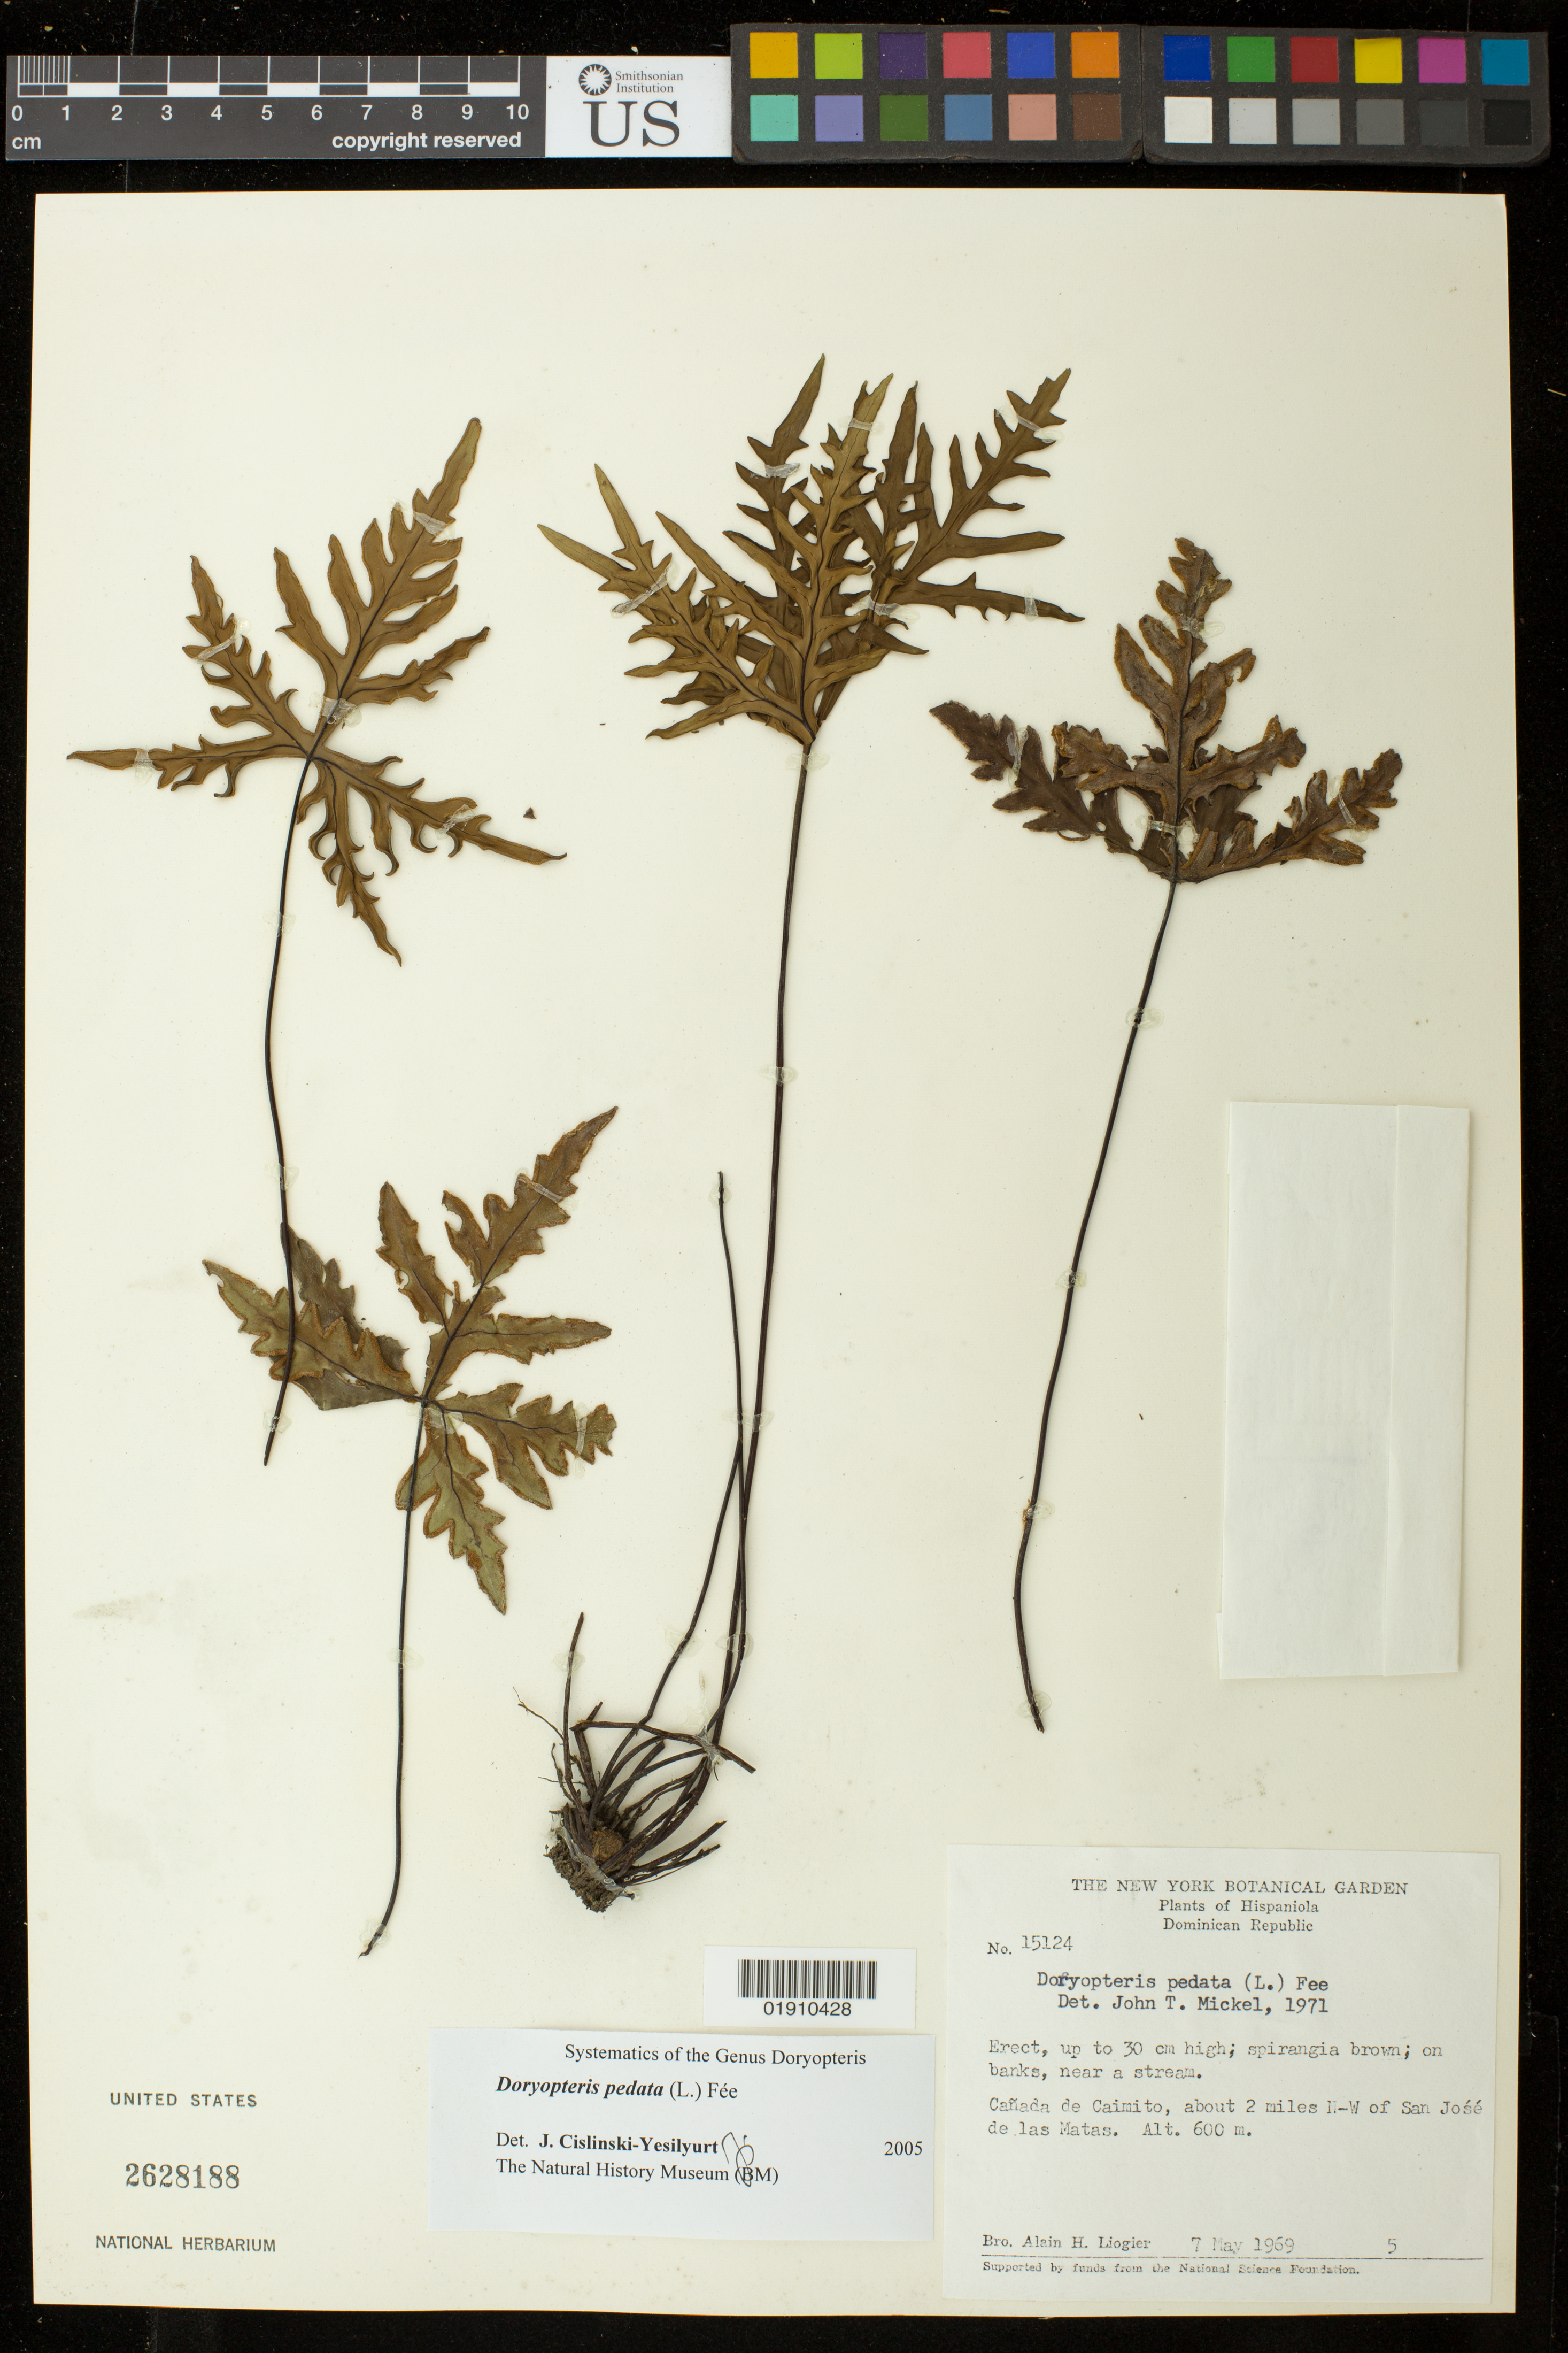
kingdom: Plantae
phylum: Tracheophyta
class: Polypodiopsida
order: Polypodiales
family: Pteridaceae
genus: Doryopteris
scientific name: Doryopteris pedata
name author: (L.) Fée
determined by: Cislinski-Yesilyurt, J.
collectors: A. H. Liogier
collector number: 15124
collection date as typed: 7 May 1969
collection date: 1969-05-07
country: Dominican Republic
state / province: Santiago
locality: Cañada del Caimito, about 2 miles N-W of San José de las Matas.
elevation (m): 600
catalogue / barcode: US 2628188